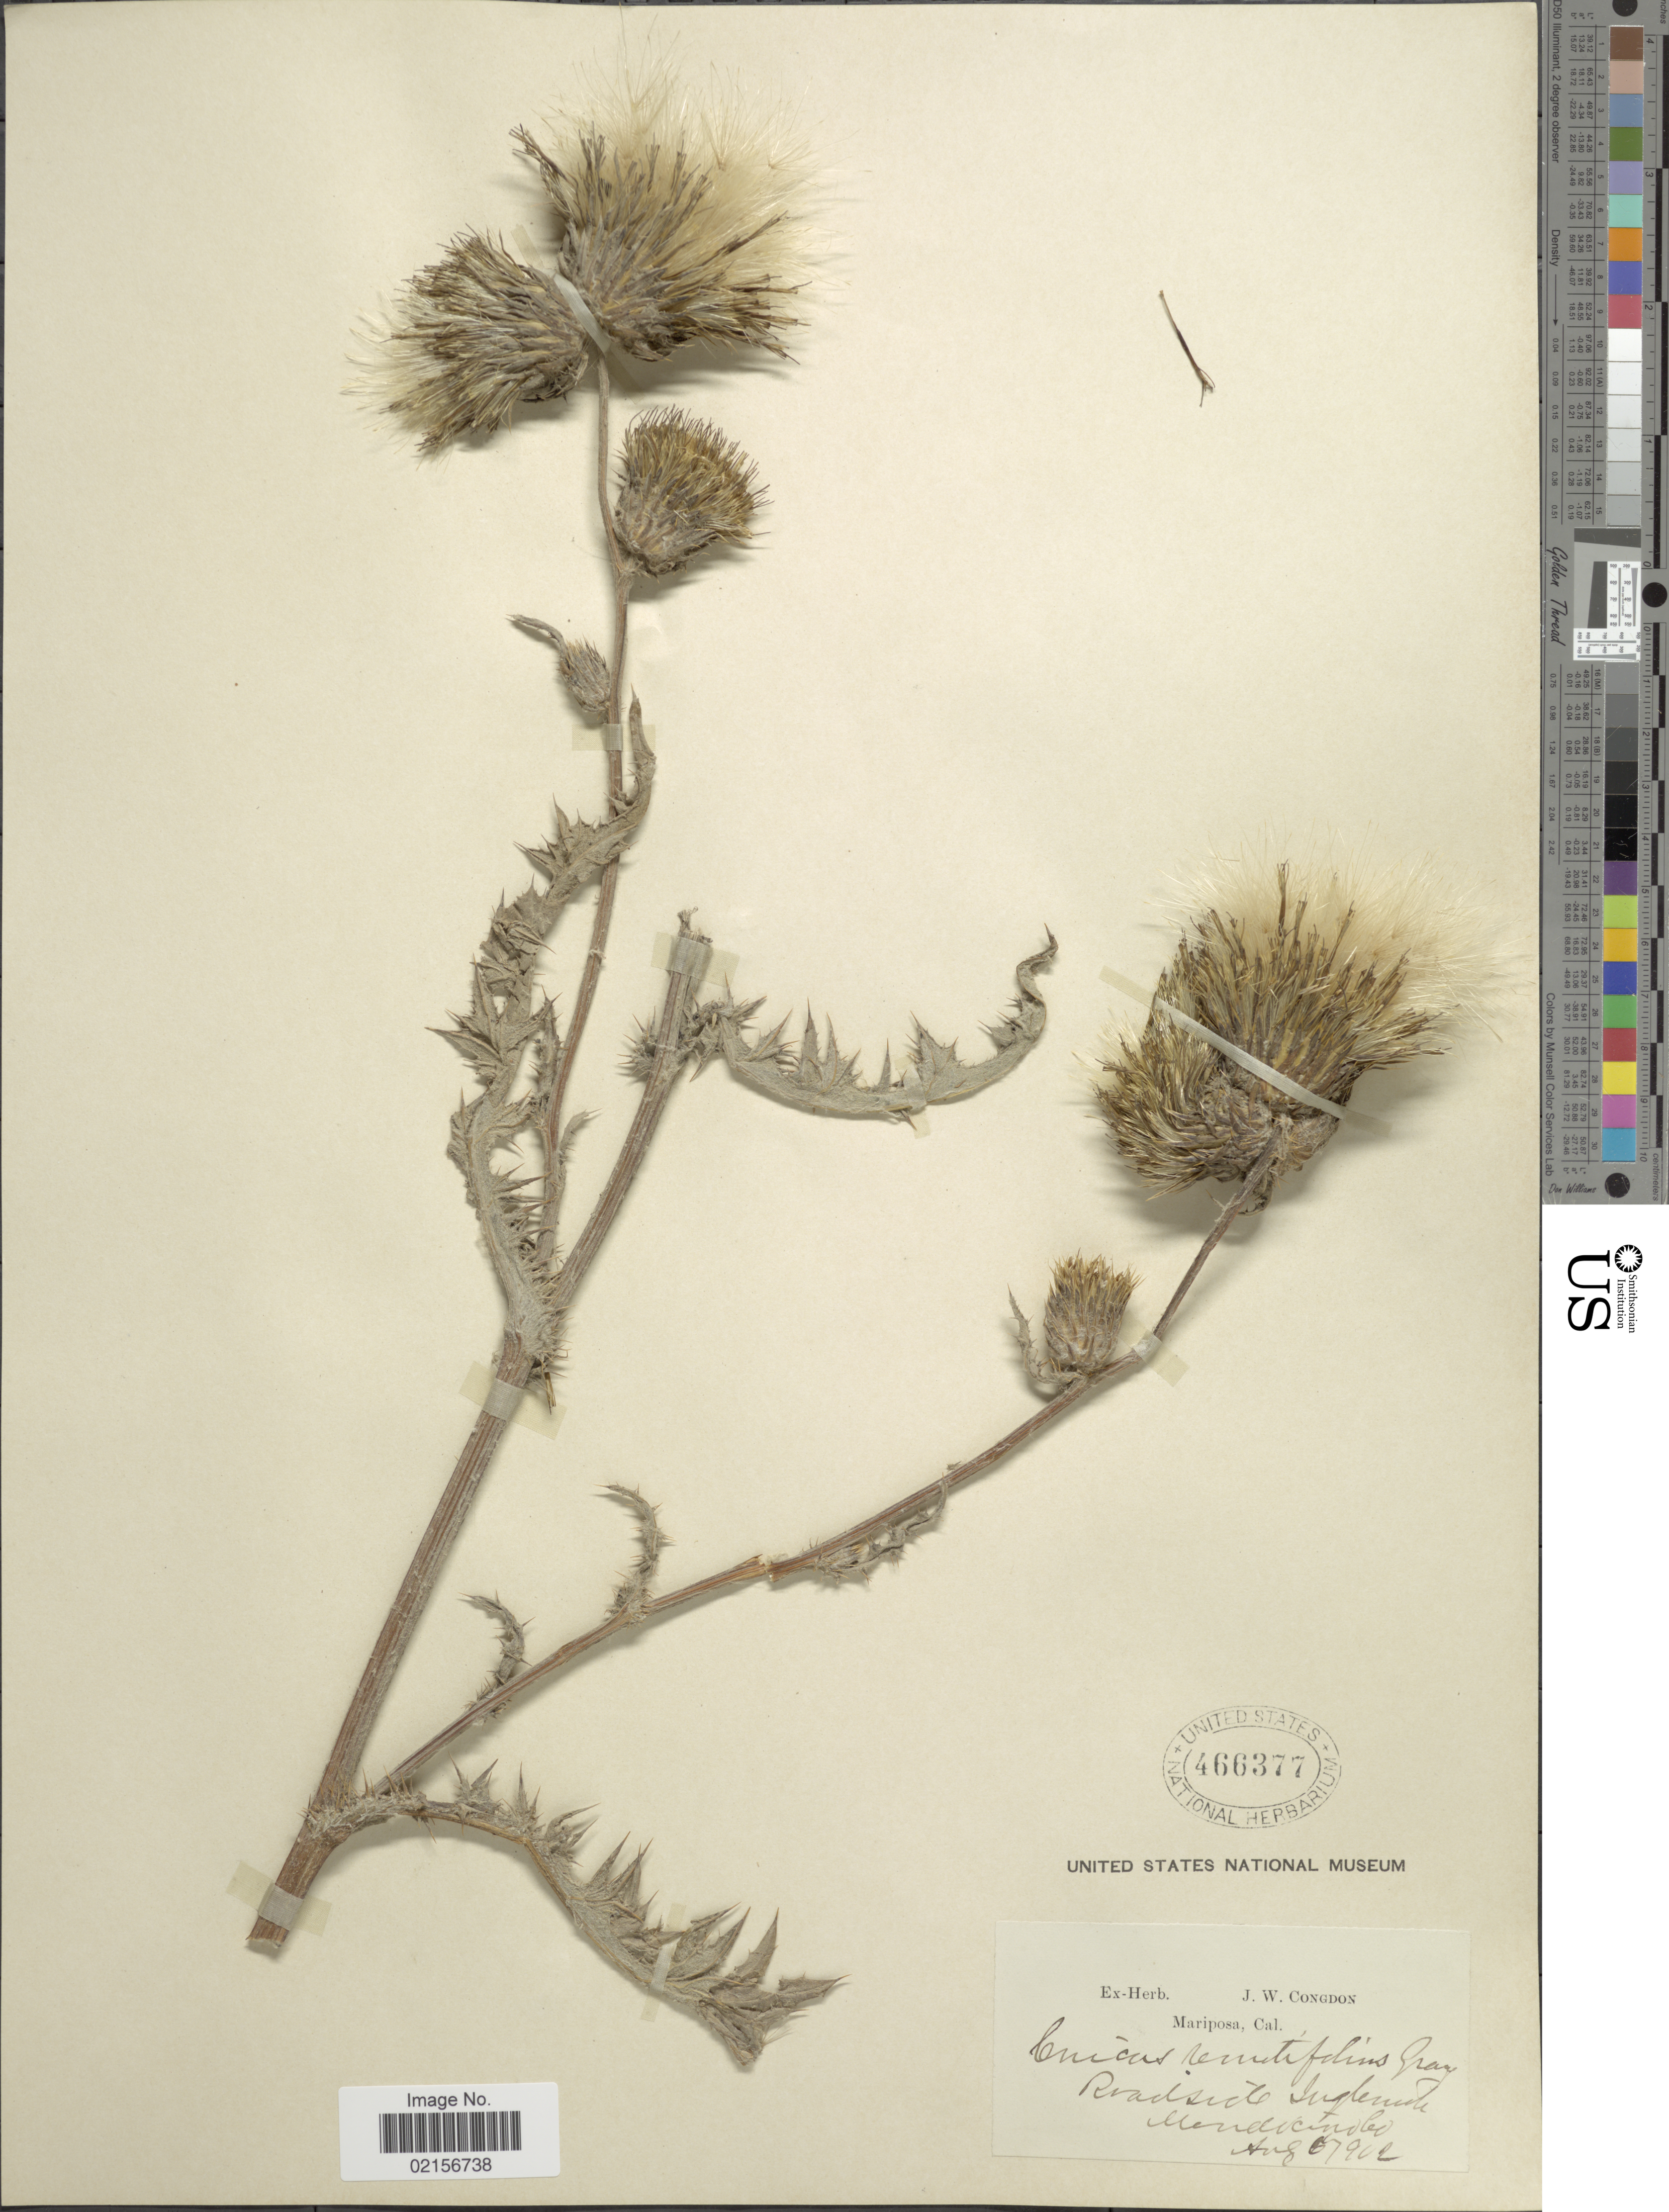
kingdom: Plantae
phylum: Tracheophyta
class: Magnoliopsida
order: Asterales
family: Asteraceae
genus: Cirsium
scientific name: Cirsium cymosum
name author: (Greene) J.T. Howell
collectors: ex herb. J. W. Congdon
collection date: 1902-08-06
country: United States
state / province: California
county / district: Mendocino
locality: Mariposa, Roadsides, Mendocino Co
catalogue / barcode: US 466377